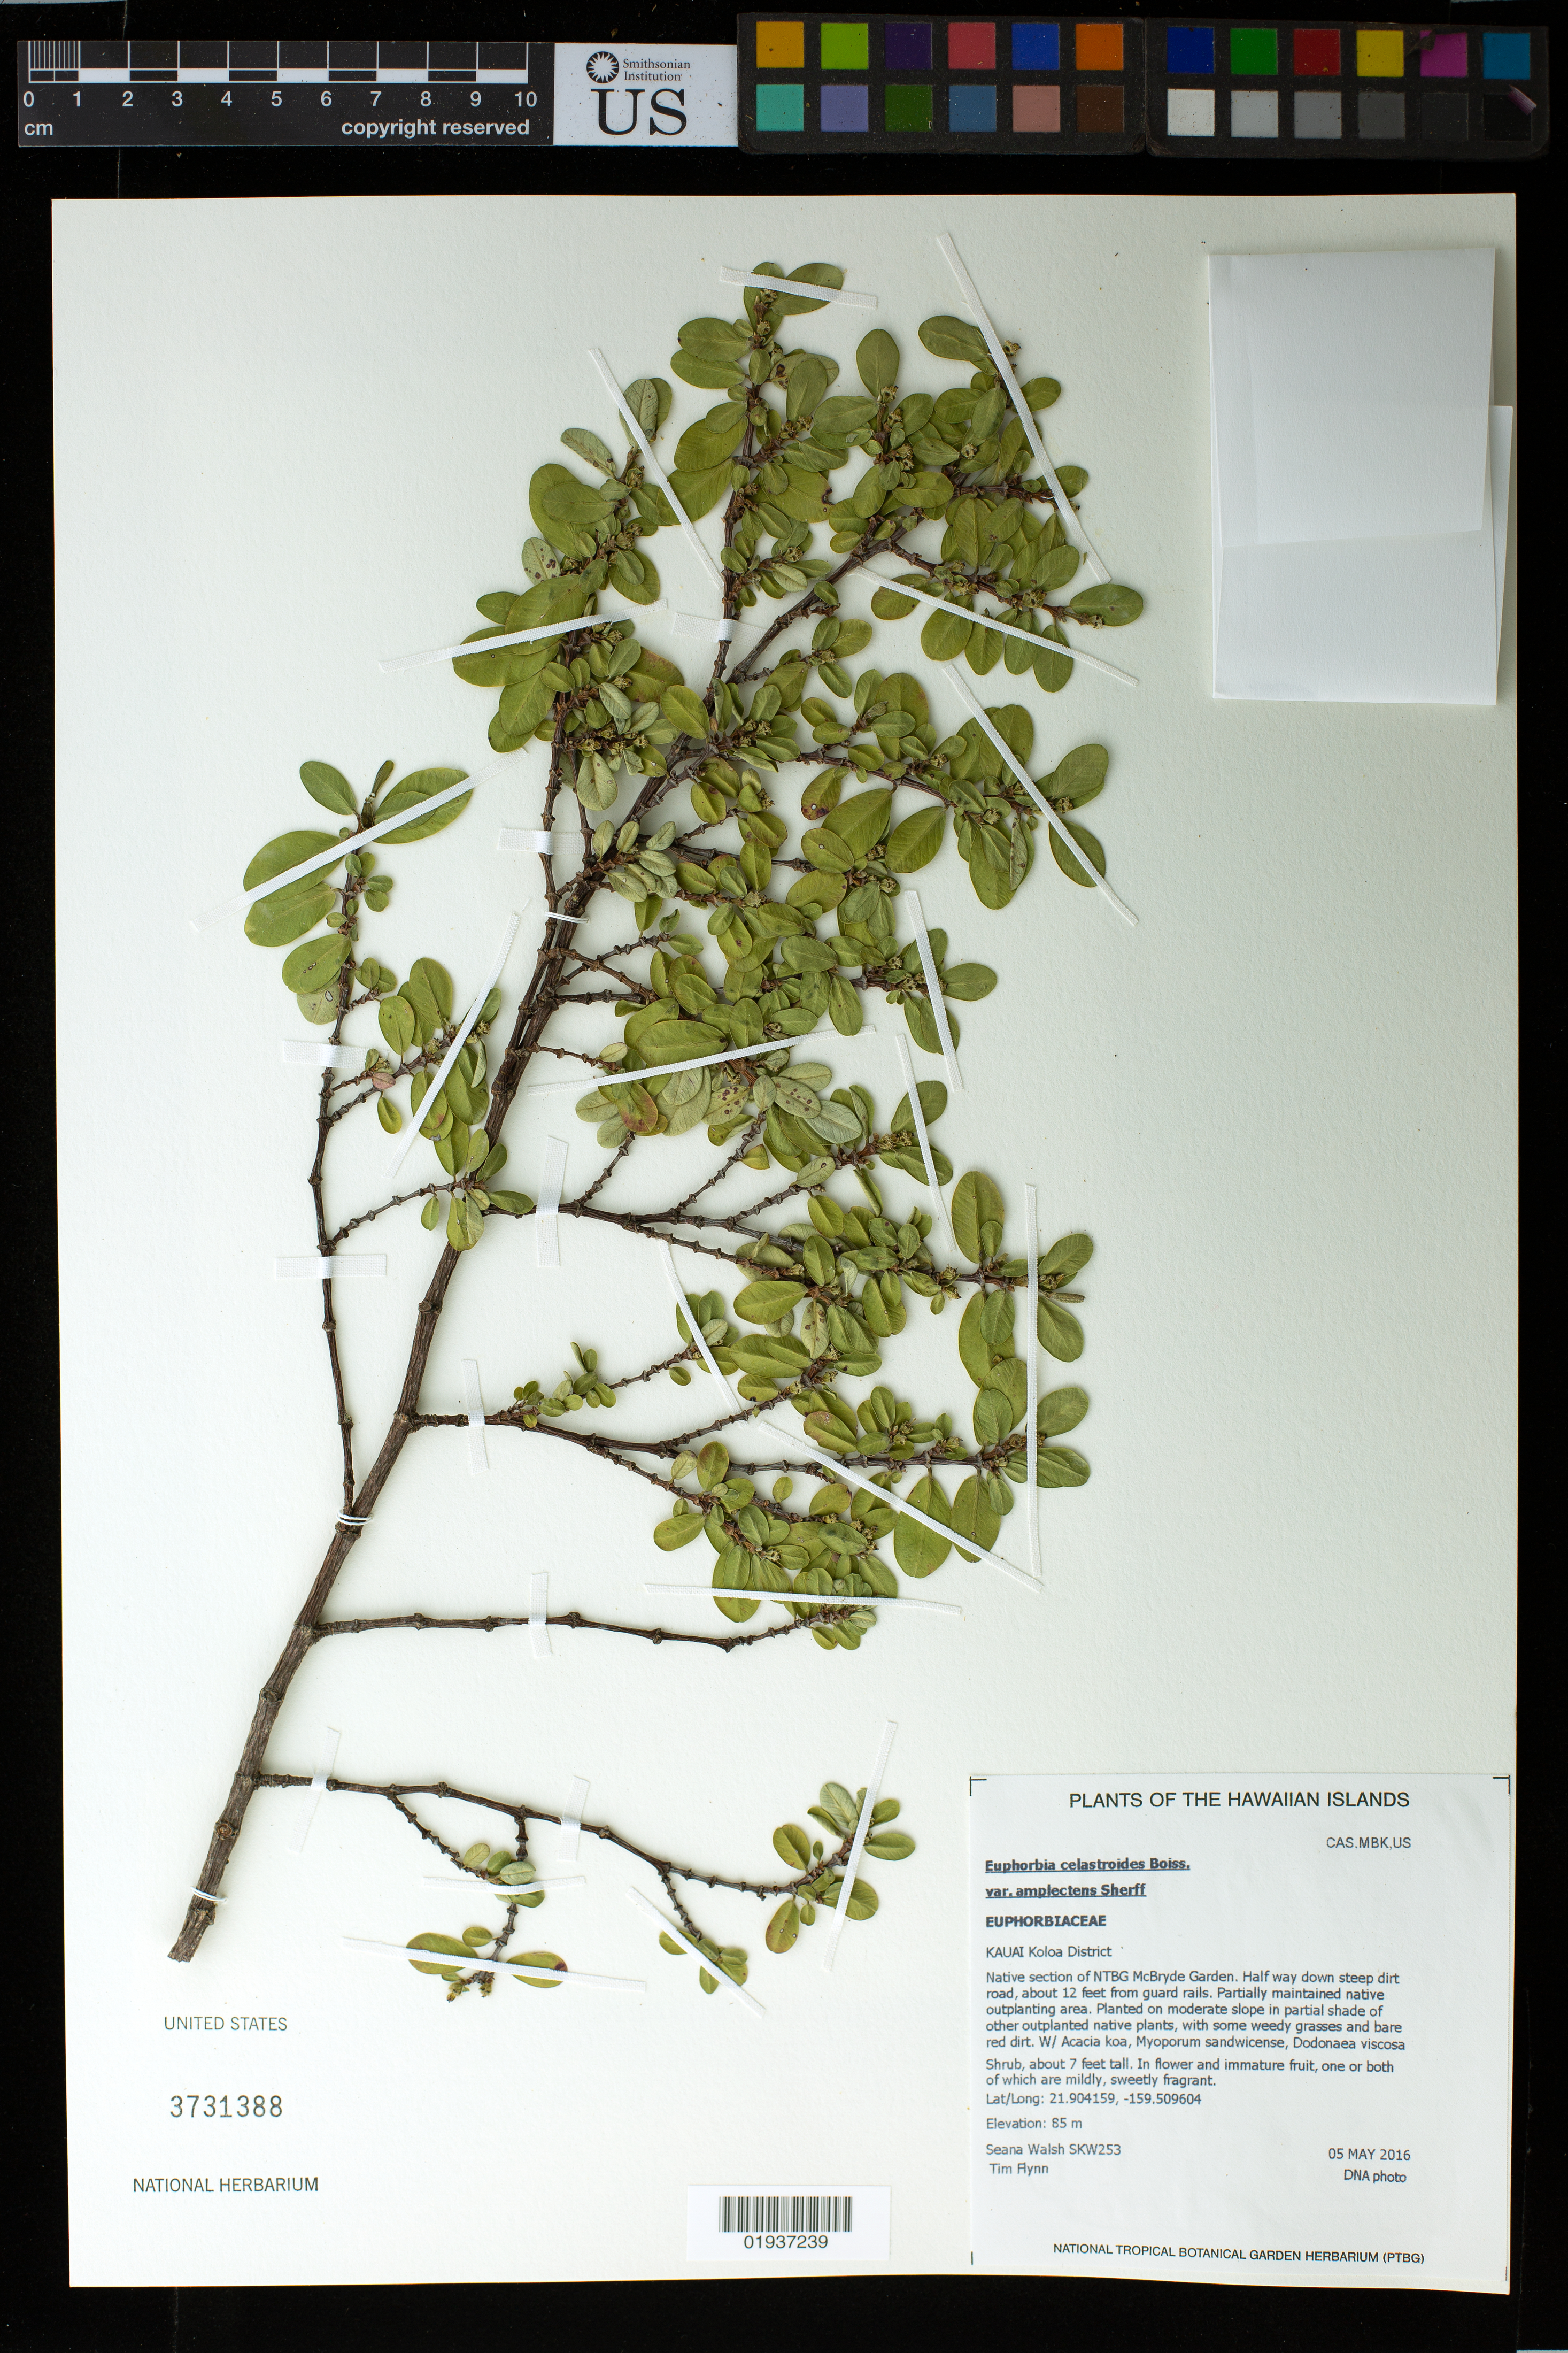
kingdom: Plantae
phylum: Tracheophyta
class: Magnoliopsida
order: Malpighiales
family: Euphorbiaceae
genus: Euphorbia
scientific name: Euphorbia celastroides var. amplectens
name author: Sherff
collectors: S. Walsh & T. W. Flynn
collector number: SKW253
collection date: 2016-05-05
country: United States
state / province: Hawaii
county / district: Kauai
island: Kaua'i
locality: Koloa District, native section of NTBG McBryde Garden. Half way down steep dirt road, about 12 feet from guard rails.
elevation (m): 85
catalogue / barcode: US 3731388